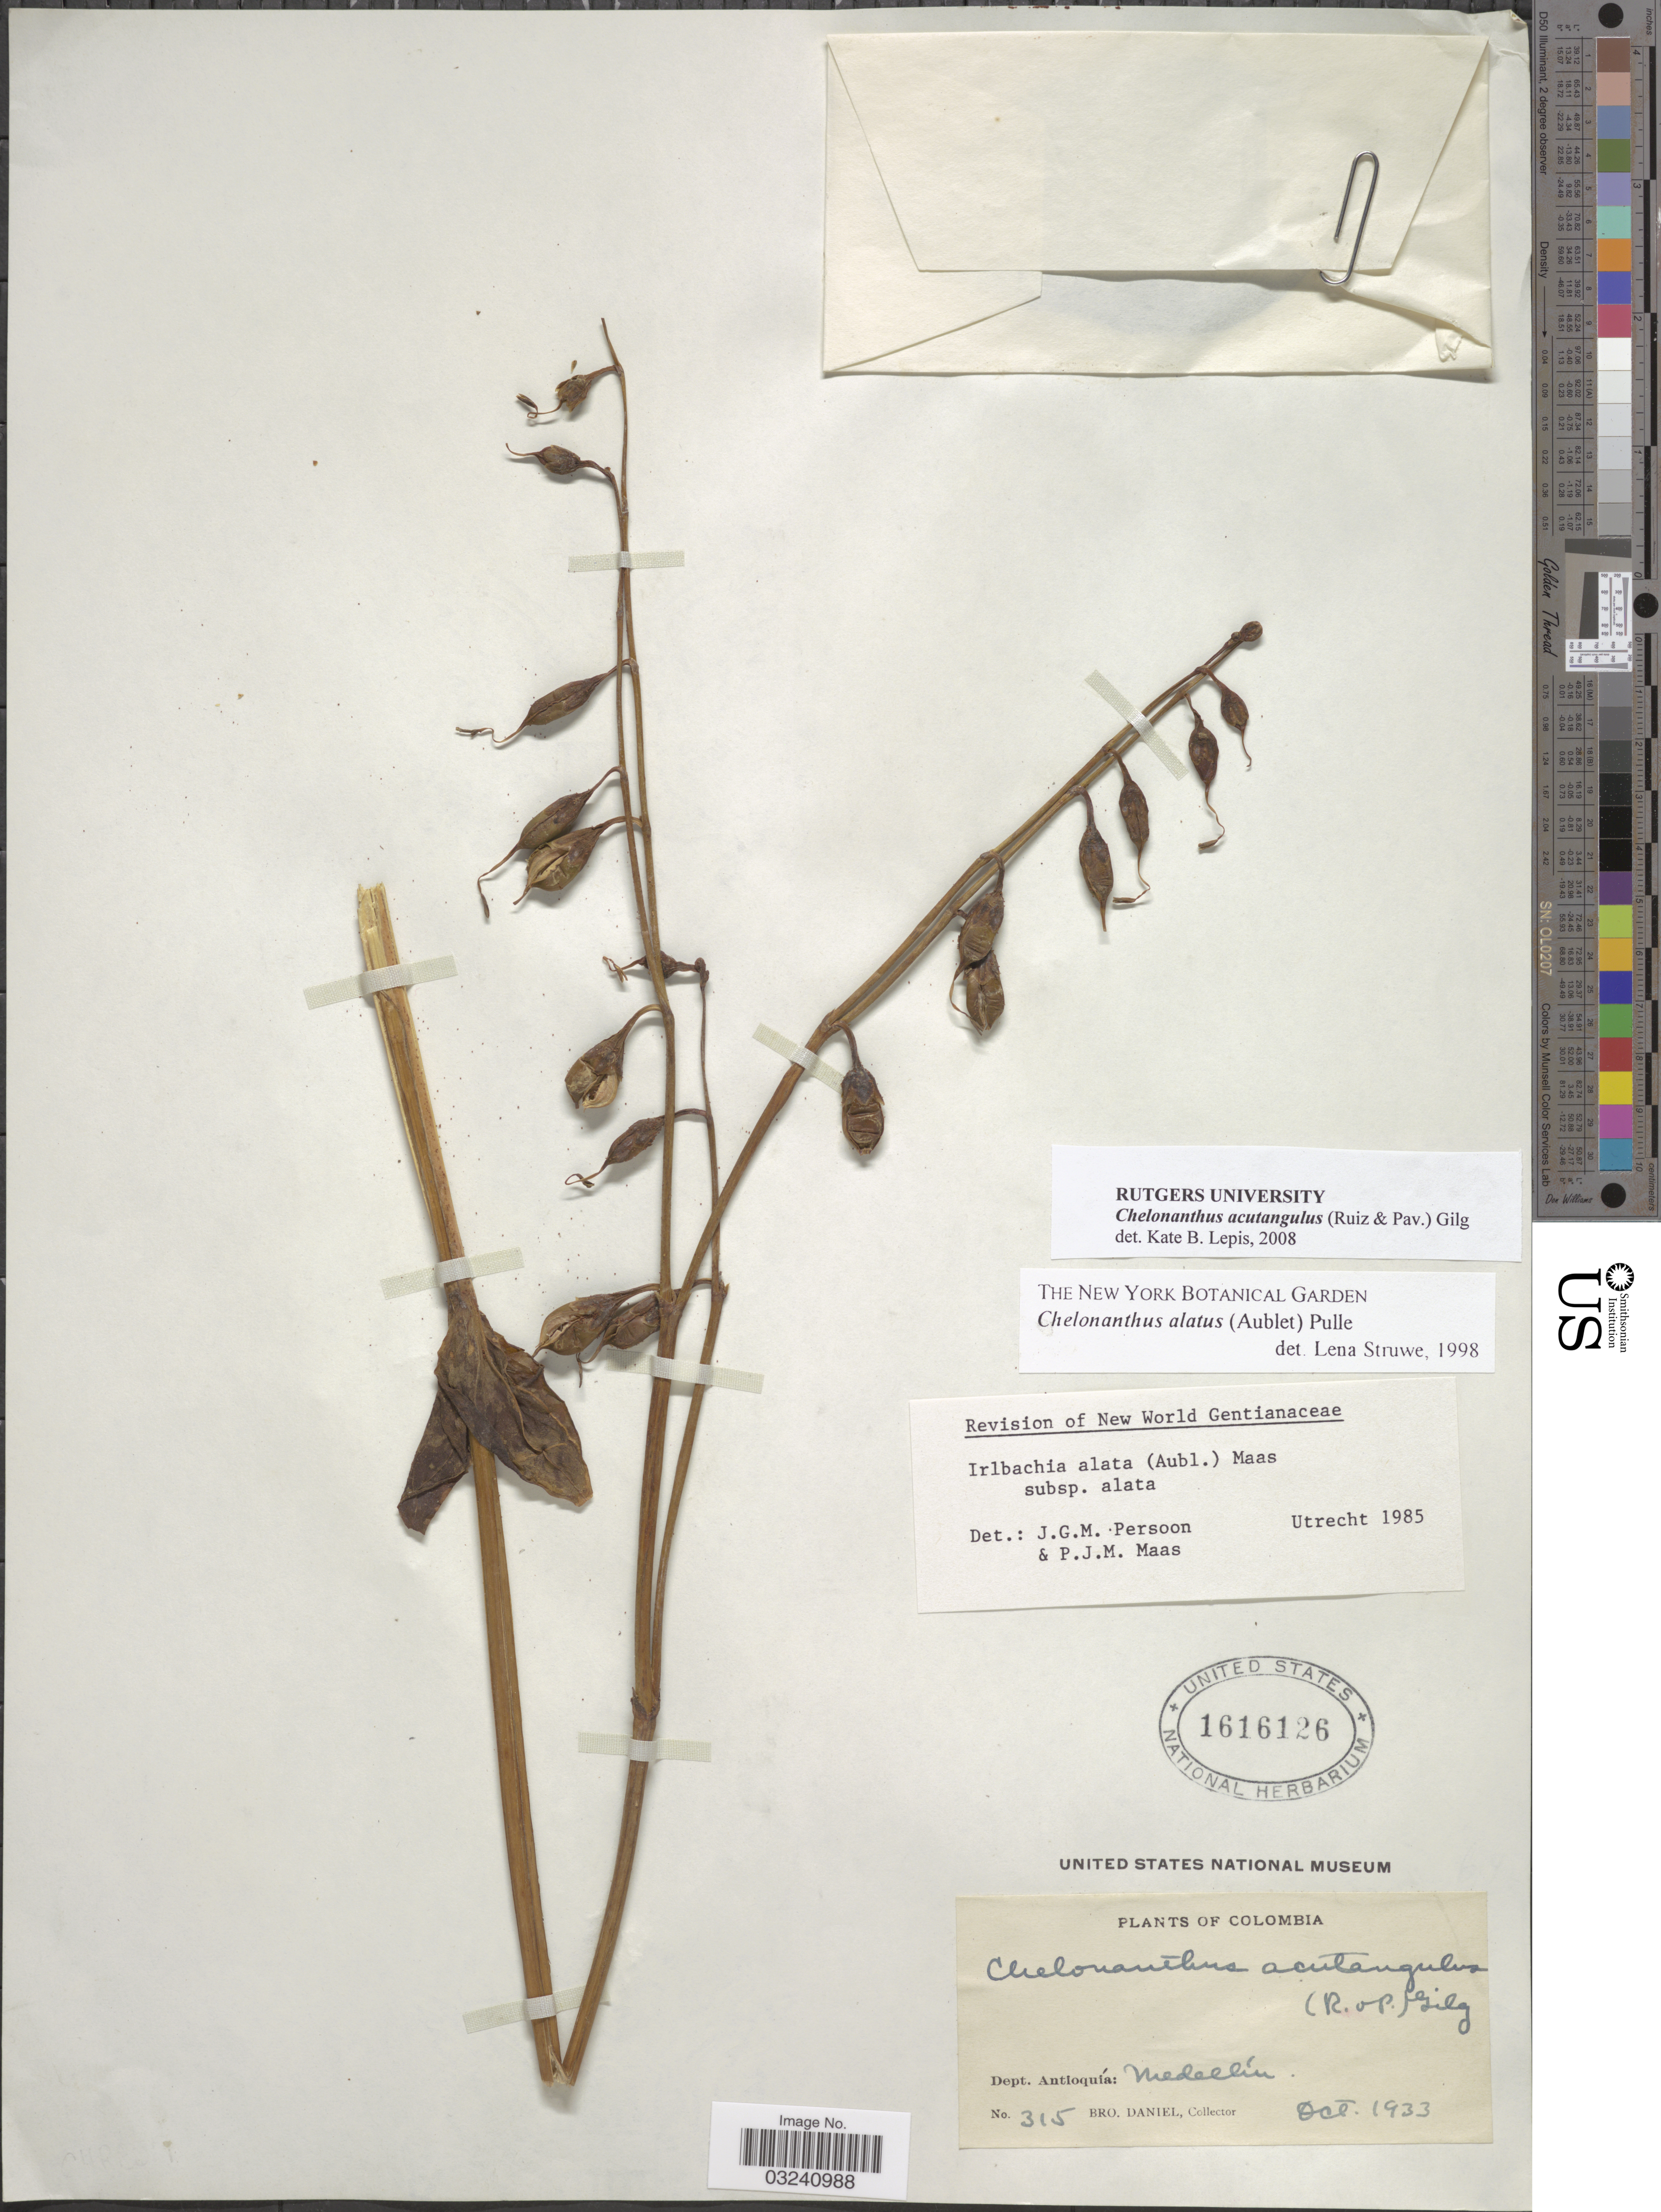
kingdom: Plantae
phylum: Tracheophyta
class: Magnoliopsida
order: Gentianales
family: Gentianaceae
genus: Chelonanthus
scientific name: Chelonanthus acutangulus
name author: (Ruiz & Pav.) Gilg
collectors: Bro. Daniel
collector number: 315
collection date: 1933-10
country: Colombia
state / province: Antioquia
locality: Dept. Antioquía: Medellín.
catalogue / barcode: US 1616126